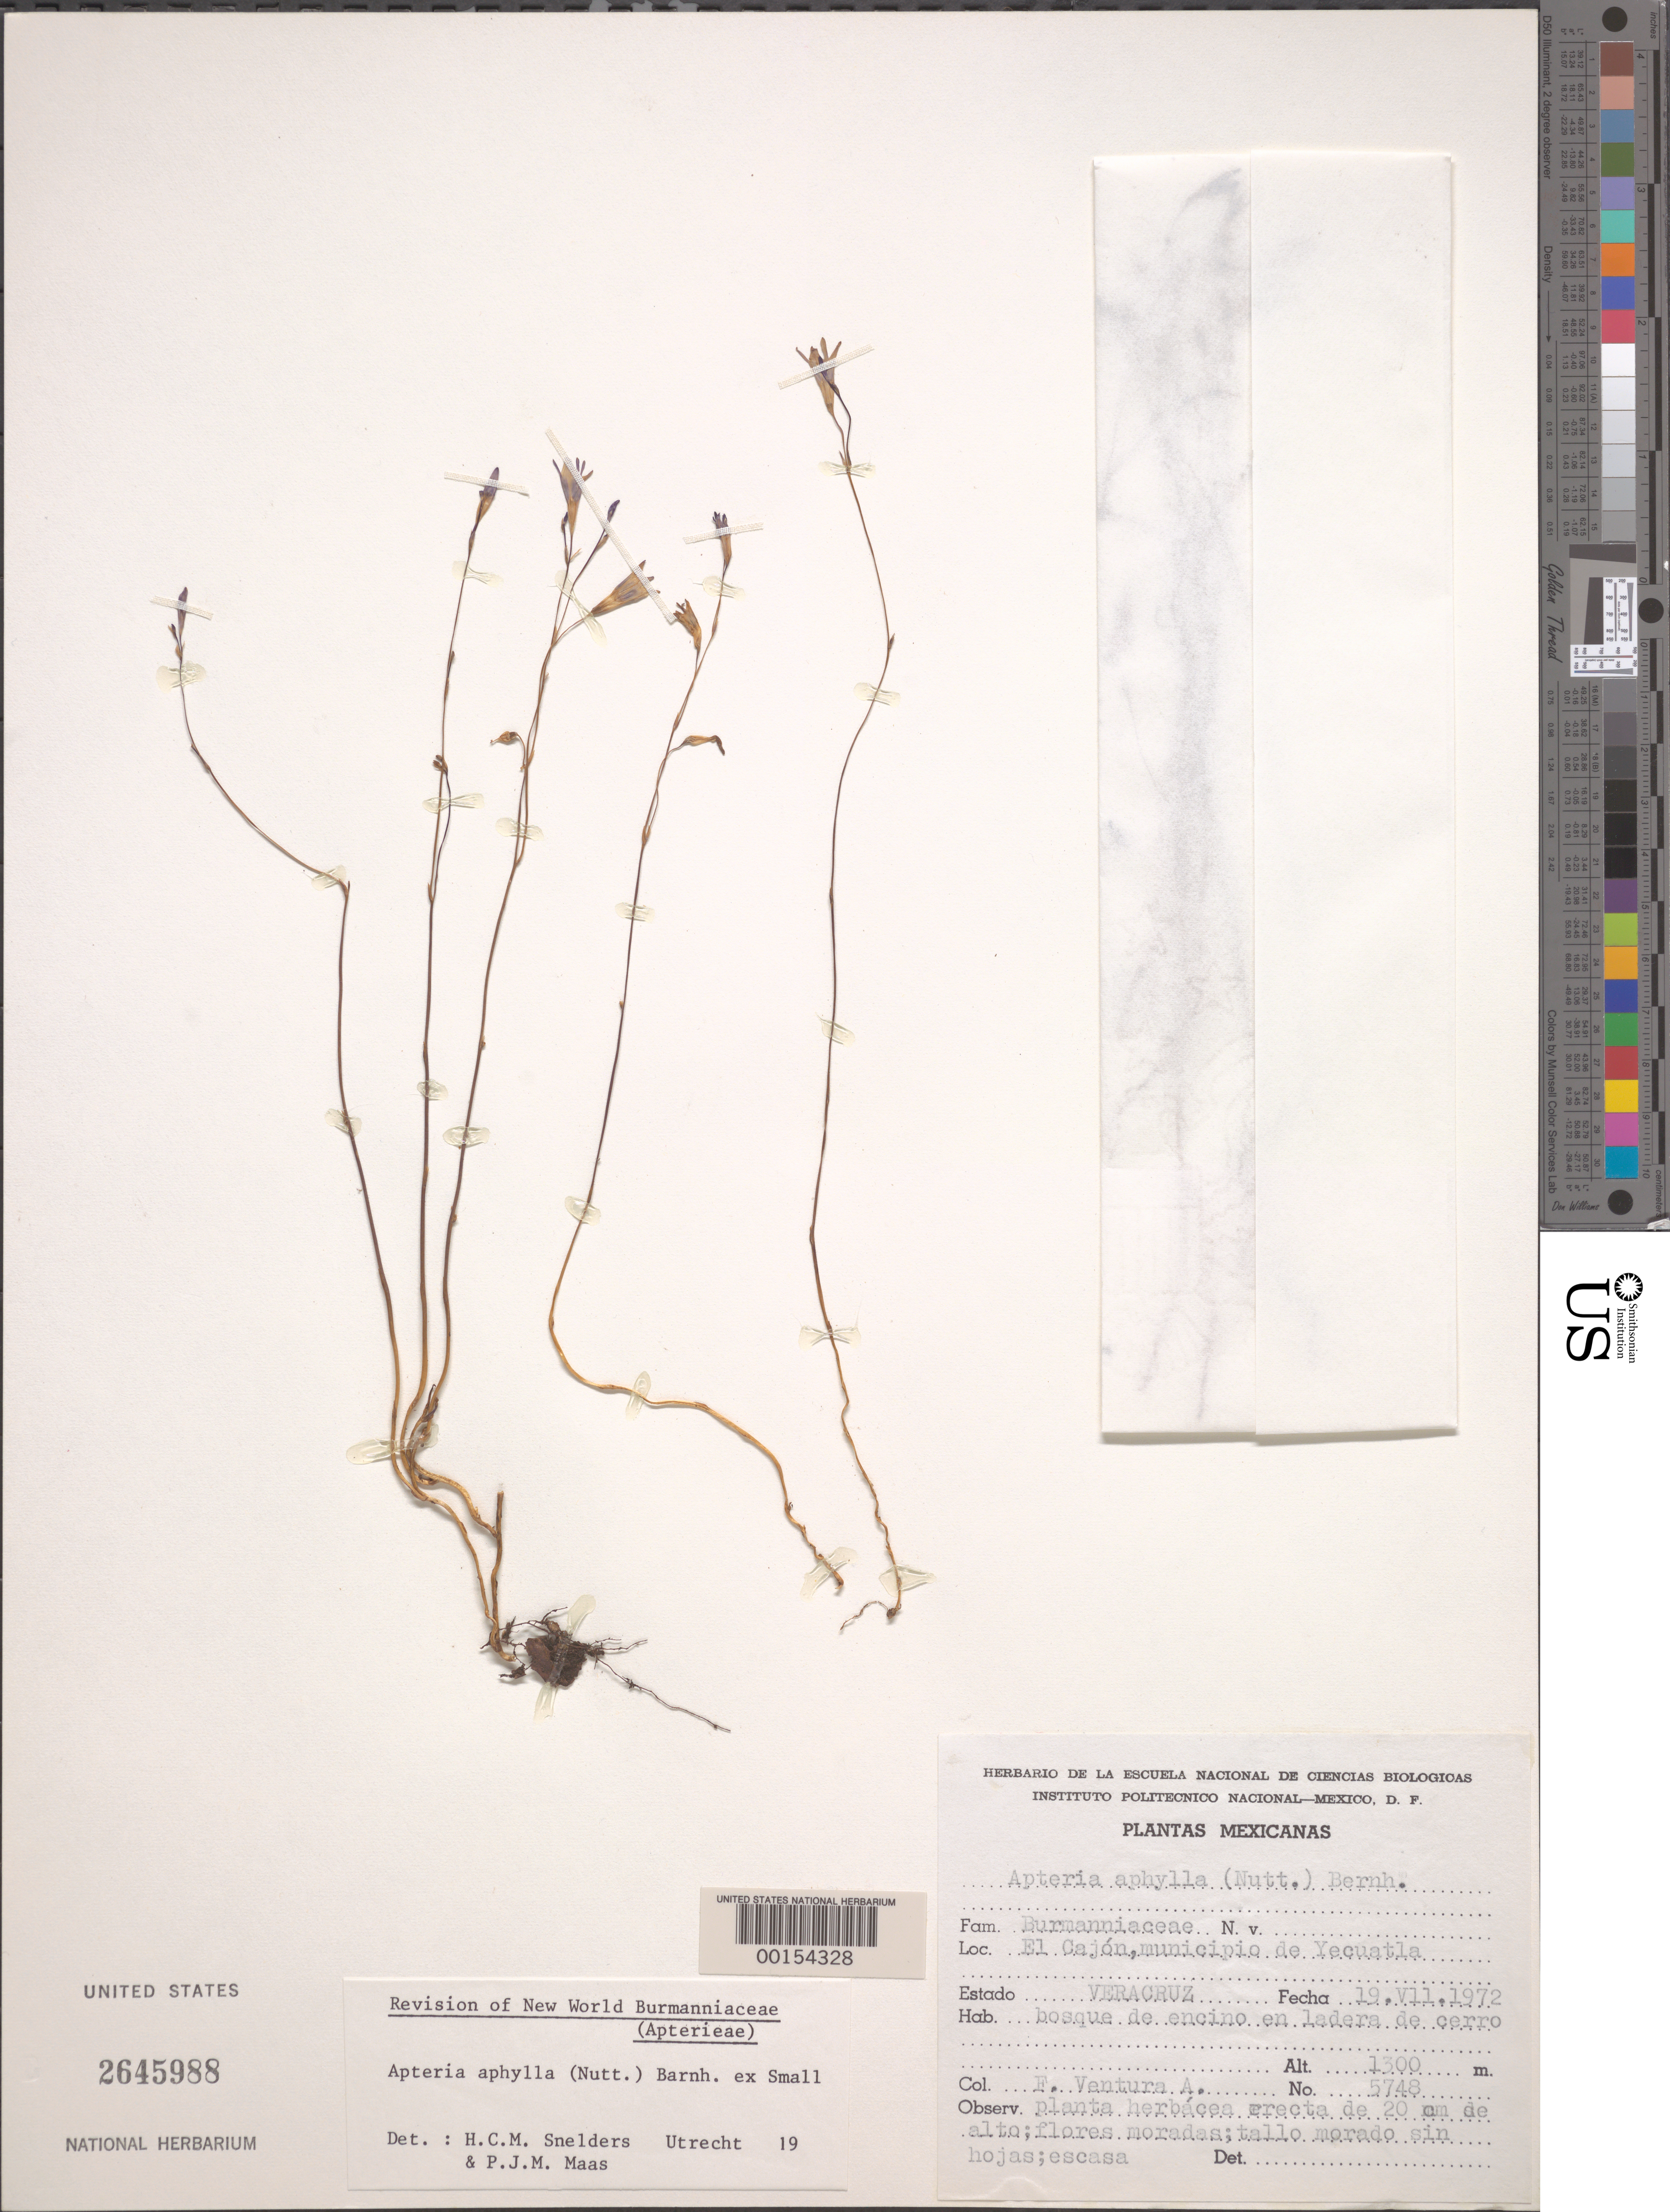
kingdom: Plantae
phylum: Tracheophyta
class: Liliopsida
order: Dioscoreales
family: Burmanniaceae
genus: Apteria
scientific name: Apteria aphylla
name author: (Nutt.) Barnhart ex Small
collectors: F. Ventura A.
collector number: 5748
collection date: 1972-07-19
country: Mexico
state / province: Veracruz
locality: El Cajón,municipio de Yecuatla.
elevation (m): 1300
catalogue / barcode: US 2645988